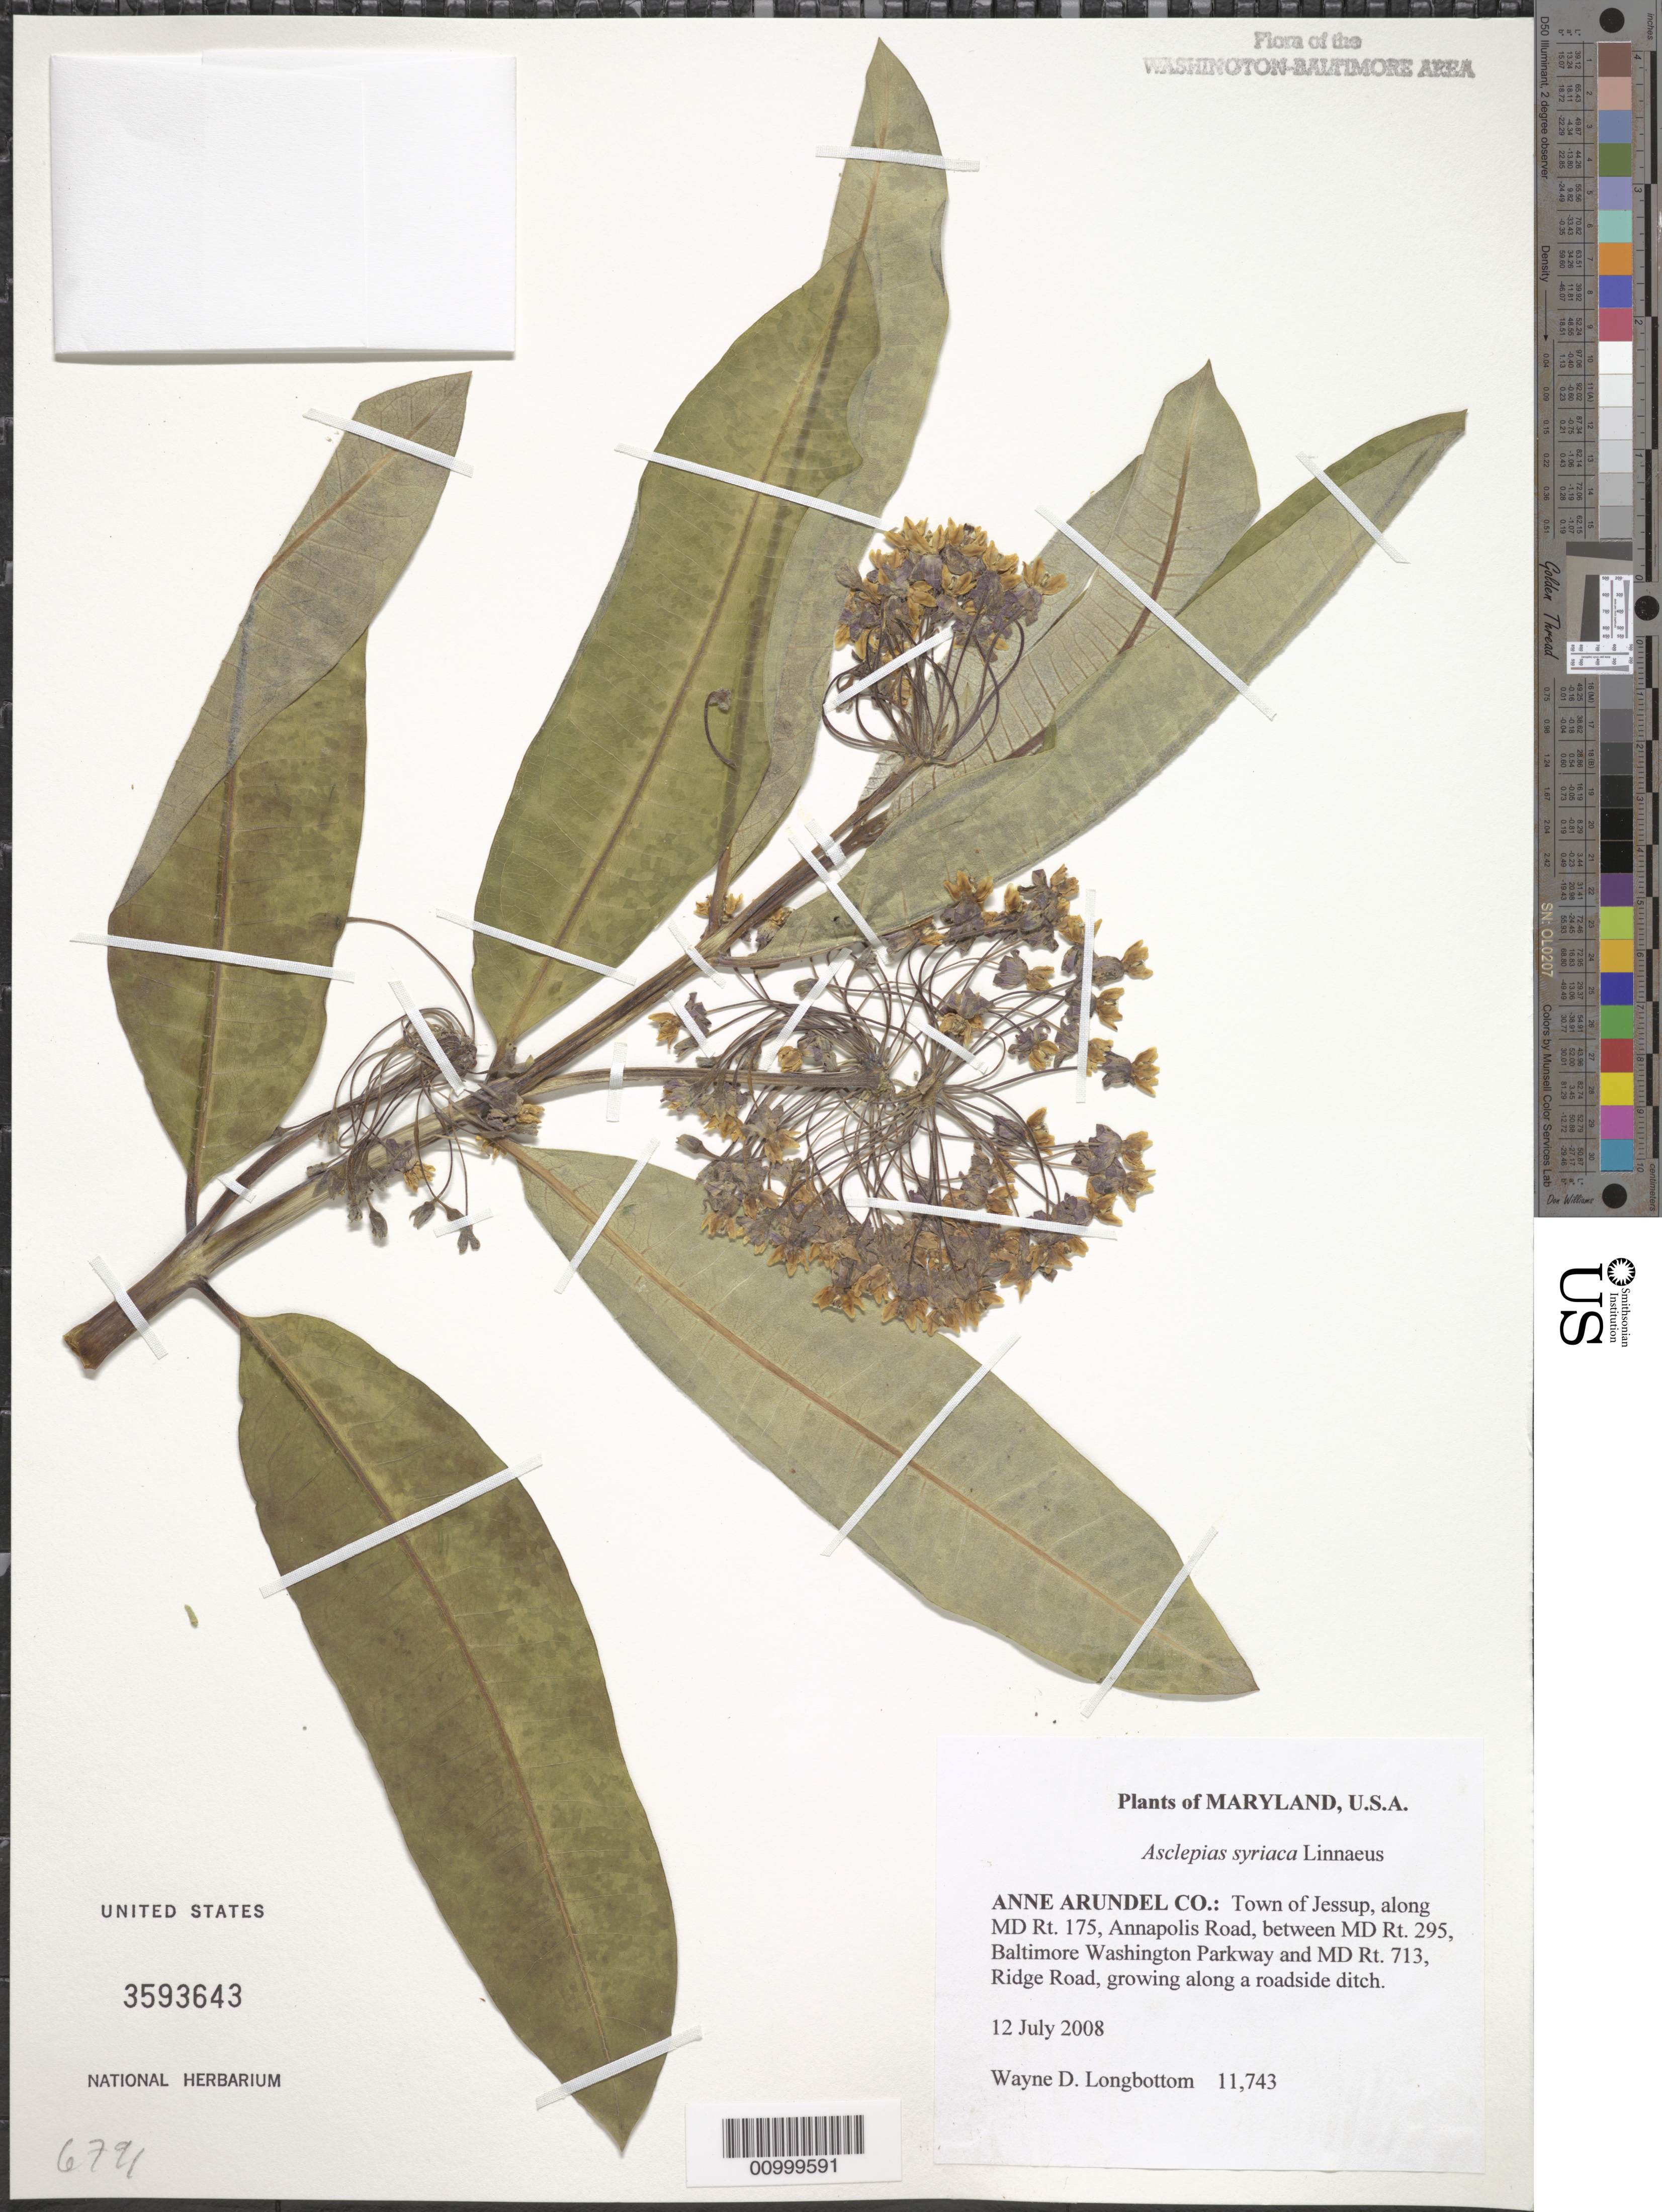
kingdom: Plantae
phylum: Tracheophyta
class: Magnoliopsida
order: Gentianales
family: Apocynaceae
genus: Asclepias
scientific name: Asclepias syriaca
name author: L.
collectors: W. D. Longbottom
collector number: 11743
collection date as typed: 12 July 2008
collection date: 2008-07-12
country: United States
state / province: Maryland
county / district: Anne Arundel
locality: Town of Jessup, along MD Rt. 175, Annapolis Road, between MD Rt. 295, Baltimore Washington Parkway and MD Rt. 713, Ridge Road.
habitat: growing along a roadside ditch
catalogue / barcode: US 3593643